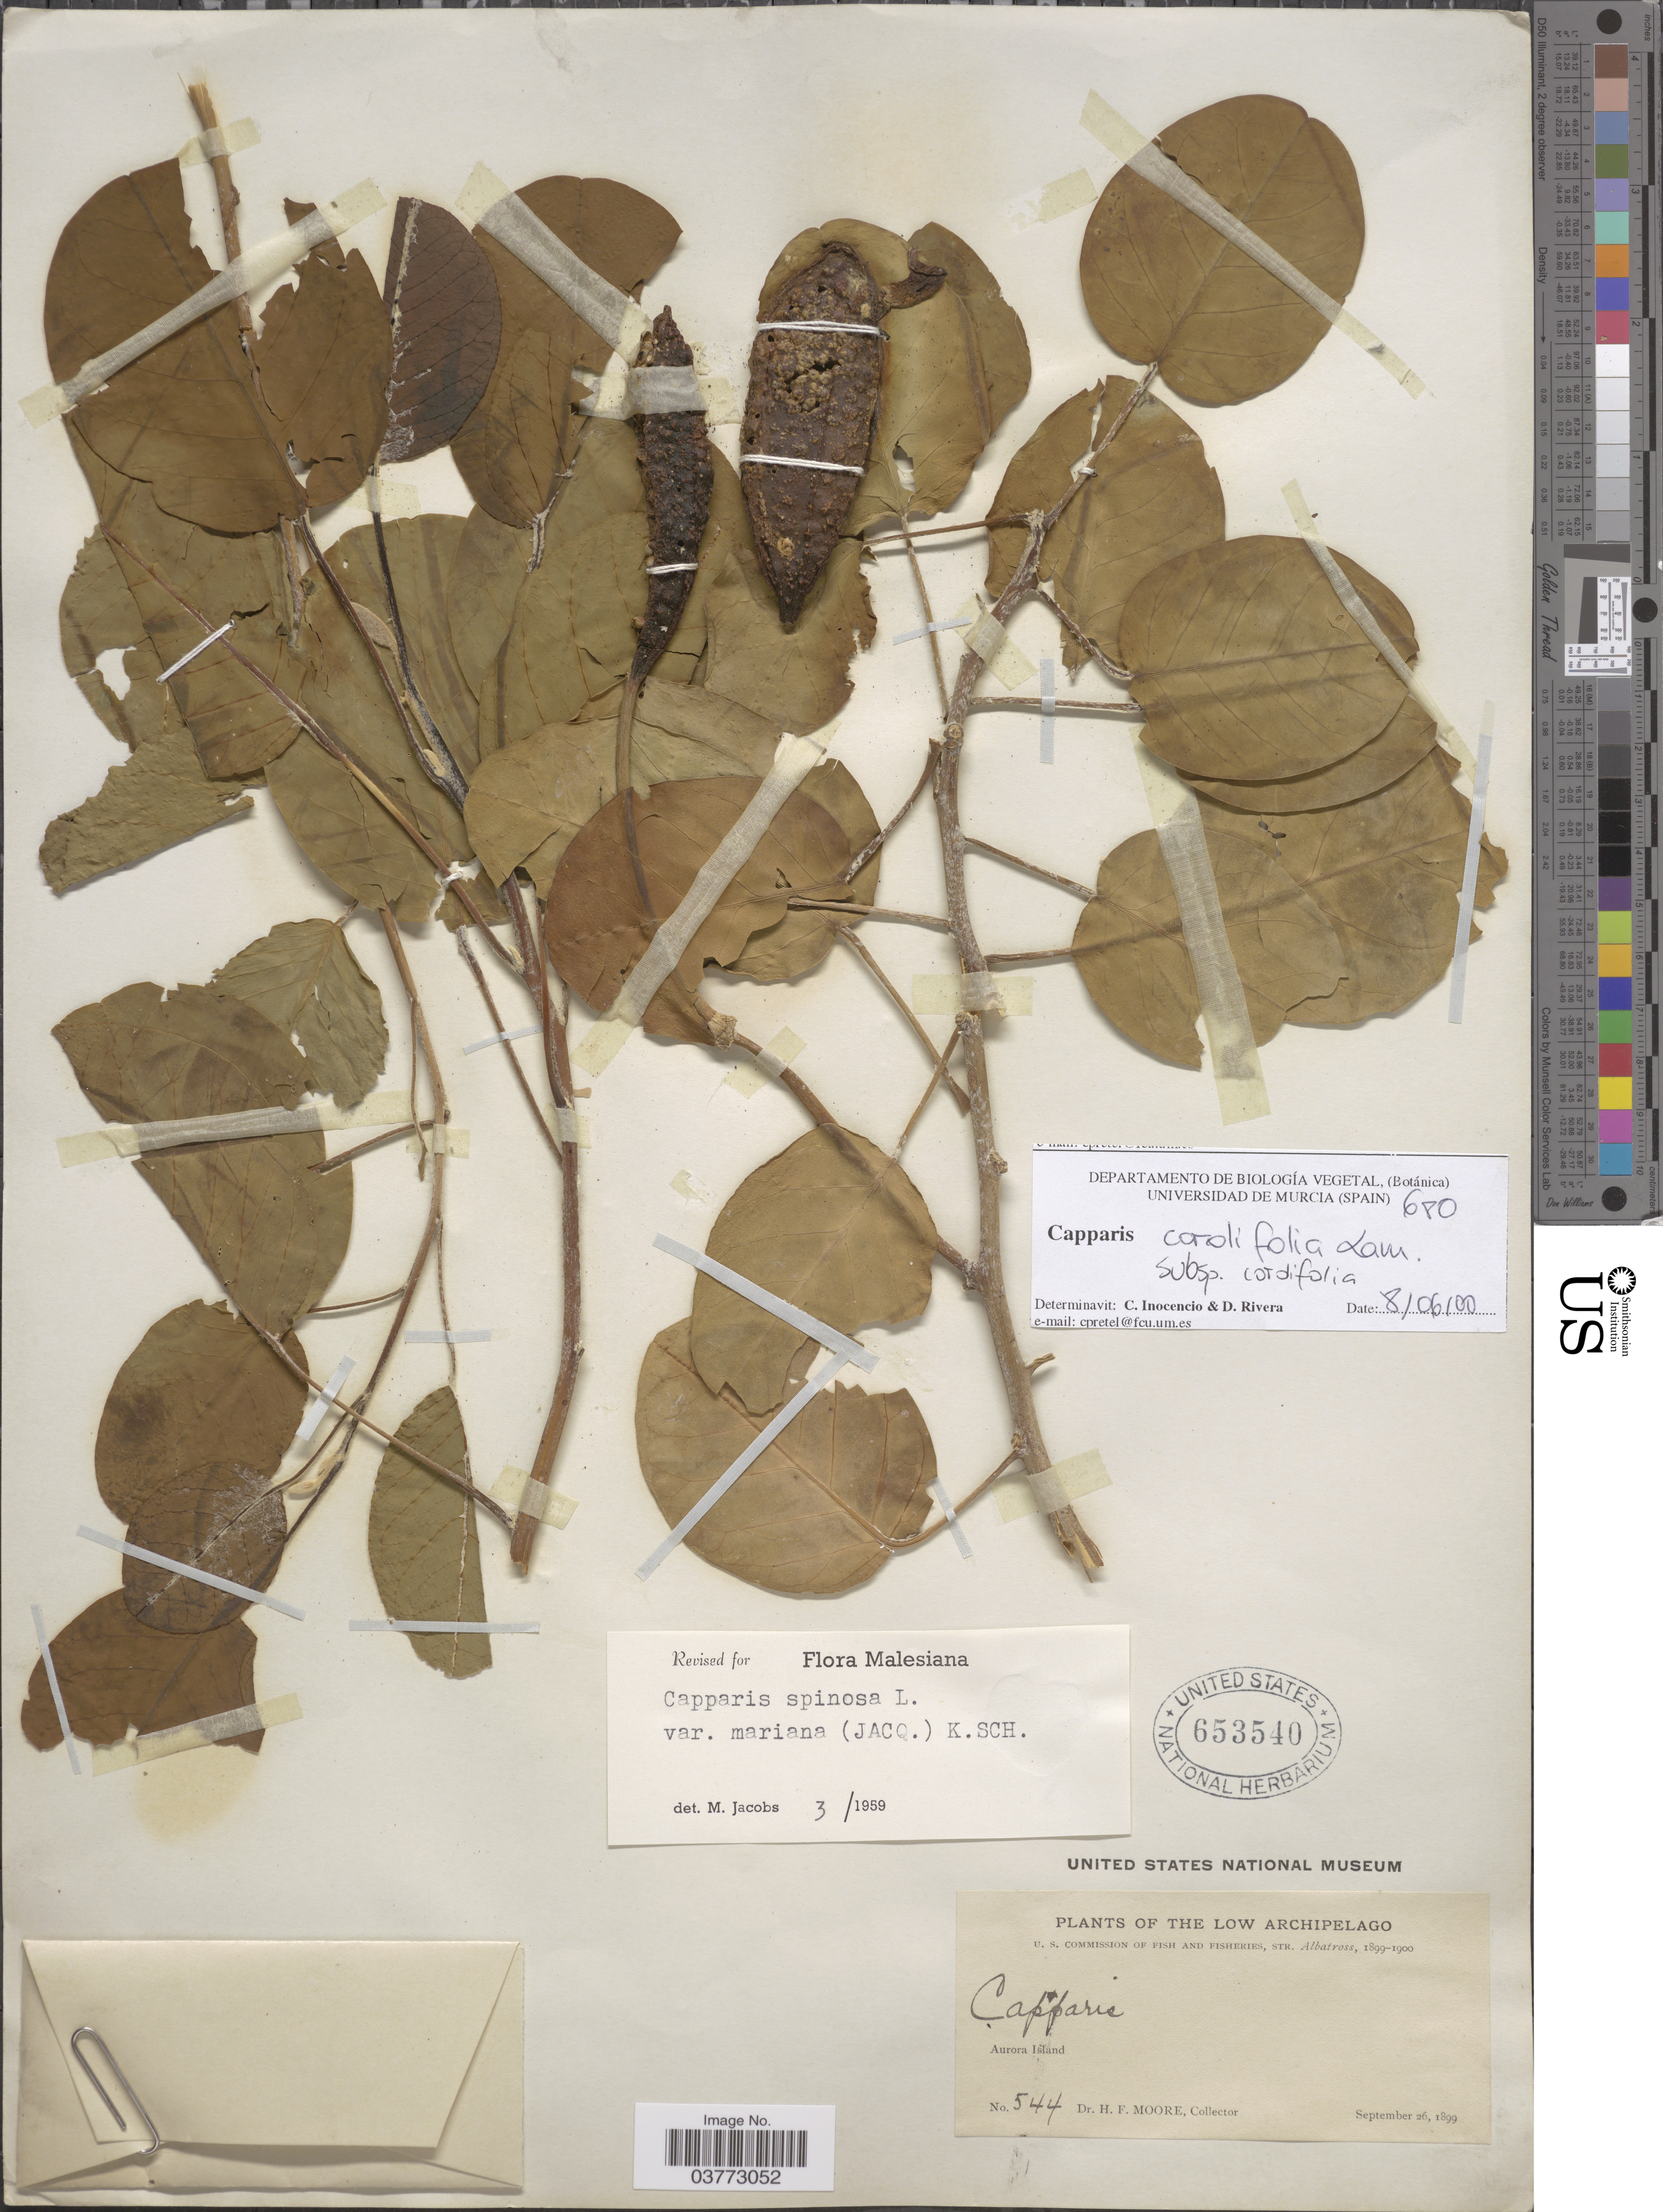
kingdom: Plantae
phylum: Tracheophyta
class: Magnoliopsida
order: Brassicales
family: Capparaceae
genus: Capparis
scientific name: Capparis spinosa subsp. cordifolia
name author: (Lam.) Fici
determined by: Wagner, W. L., (BOT), Smithsonian Institution - National Museum of Natural History (UNITED STATES)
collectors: H. F. Moore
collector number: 544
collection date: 1899-09-26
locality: The Low Archipelago. Aurora Island.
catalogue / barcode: US 653540